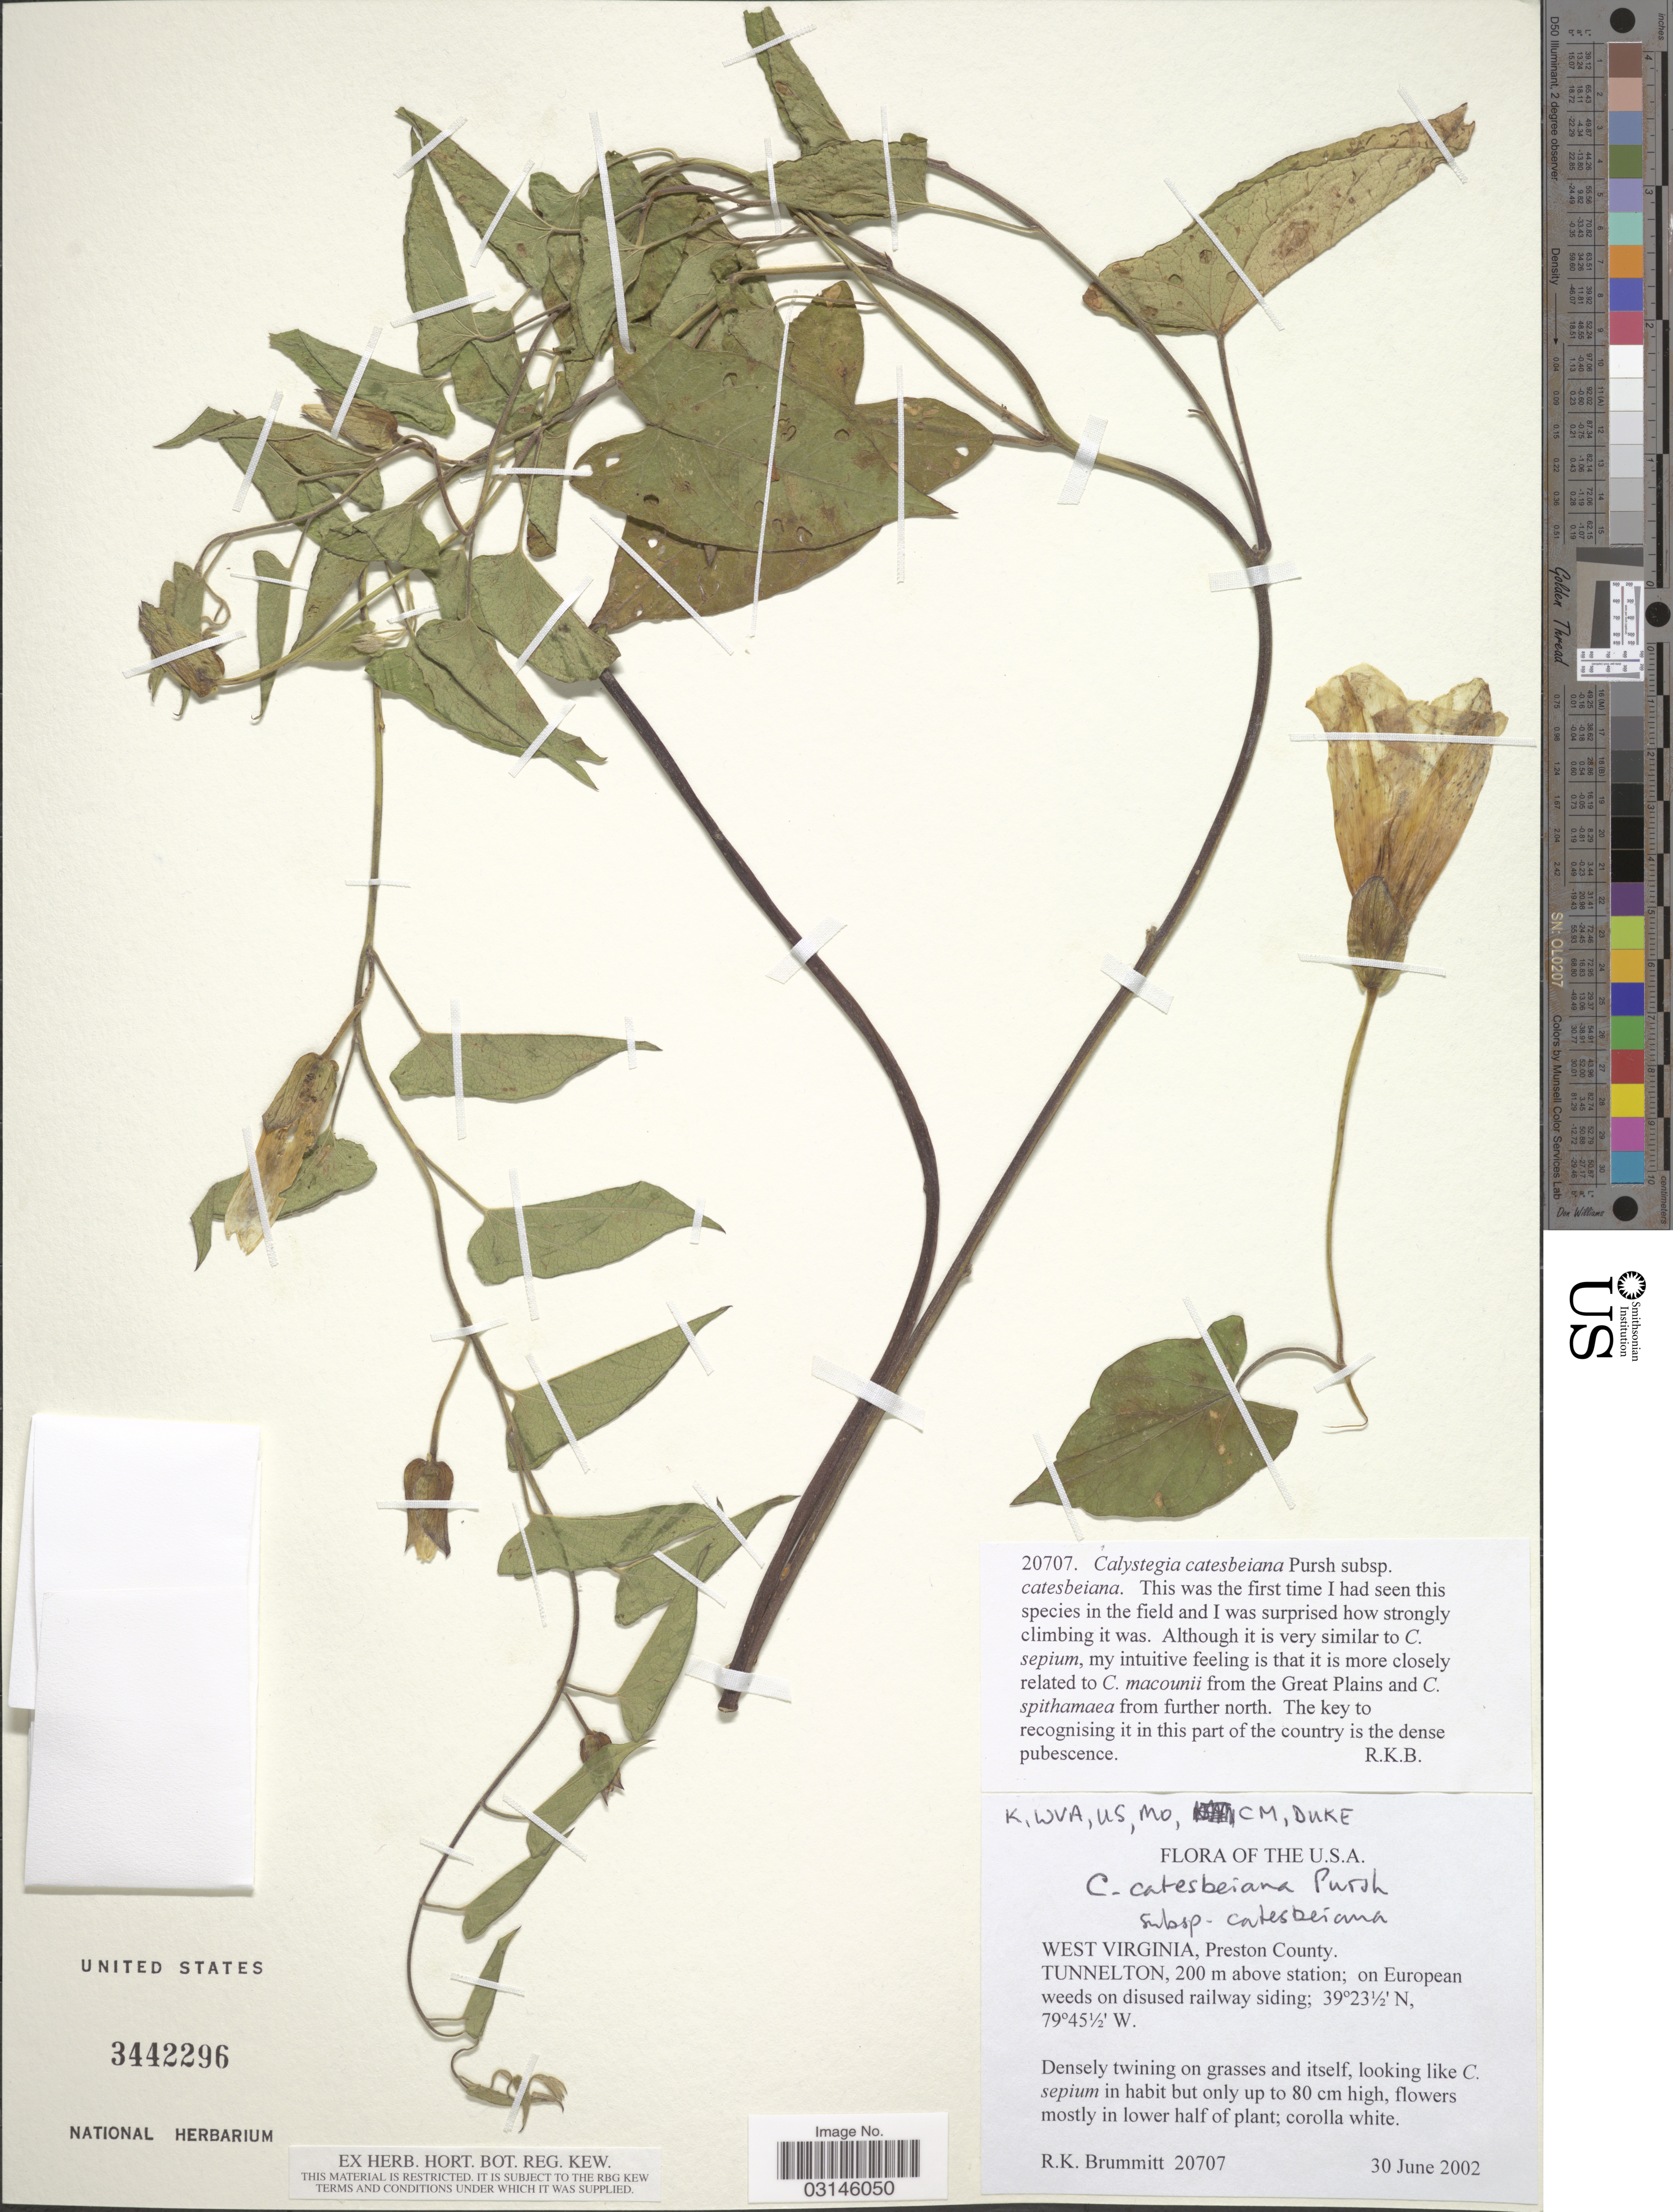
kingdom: Plantae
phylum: Tracheophyta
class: Magnoliopsida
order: Solanales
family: Convolvulaceae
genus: Calystegia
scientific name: Calystegia catesbeiana subsp. catesbeiana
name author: Brummitt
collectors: R. K. Brummitt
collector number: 20707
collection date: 2002-06-30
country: United States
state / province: West Virginia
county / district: Preston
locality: Preston County. Tunnelton.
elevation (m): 200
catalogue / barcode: US 3442296